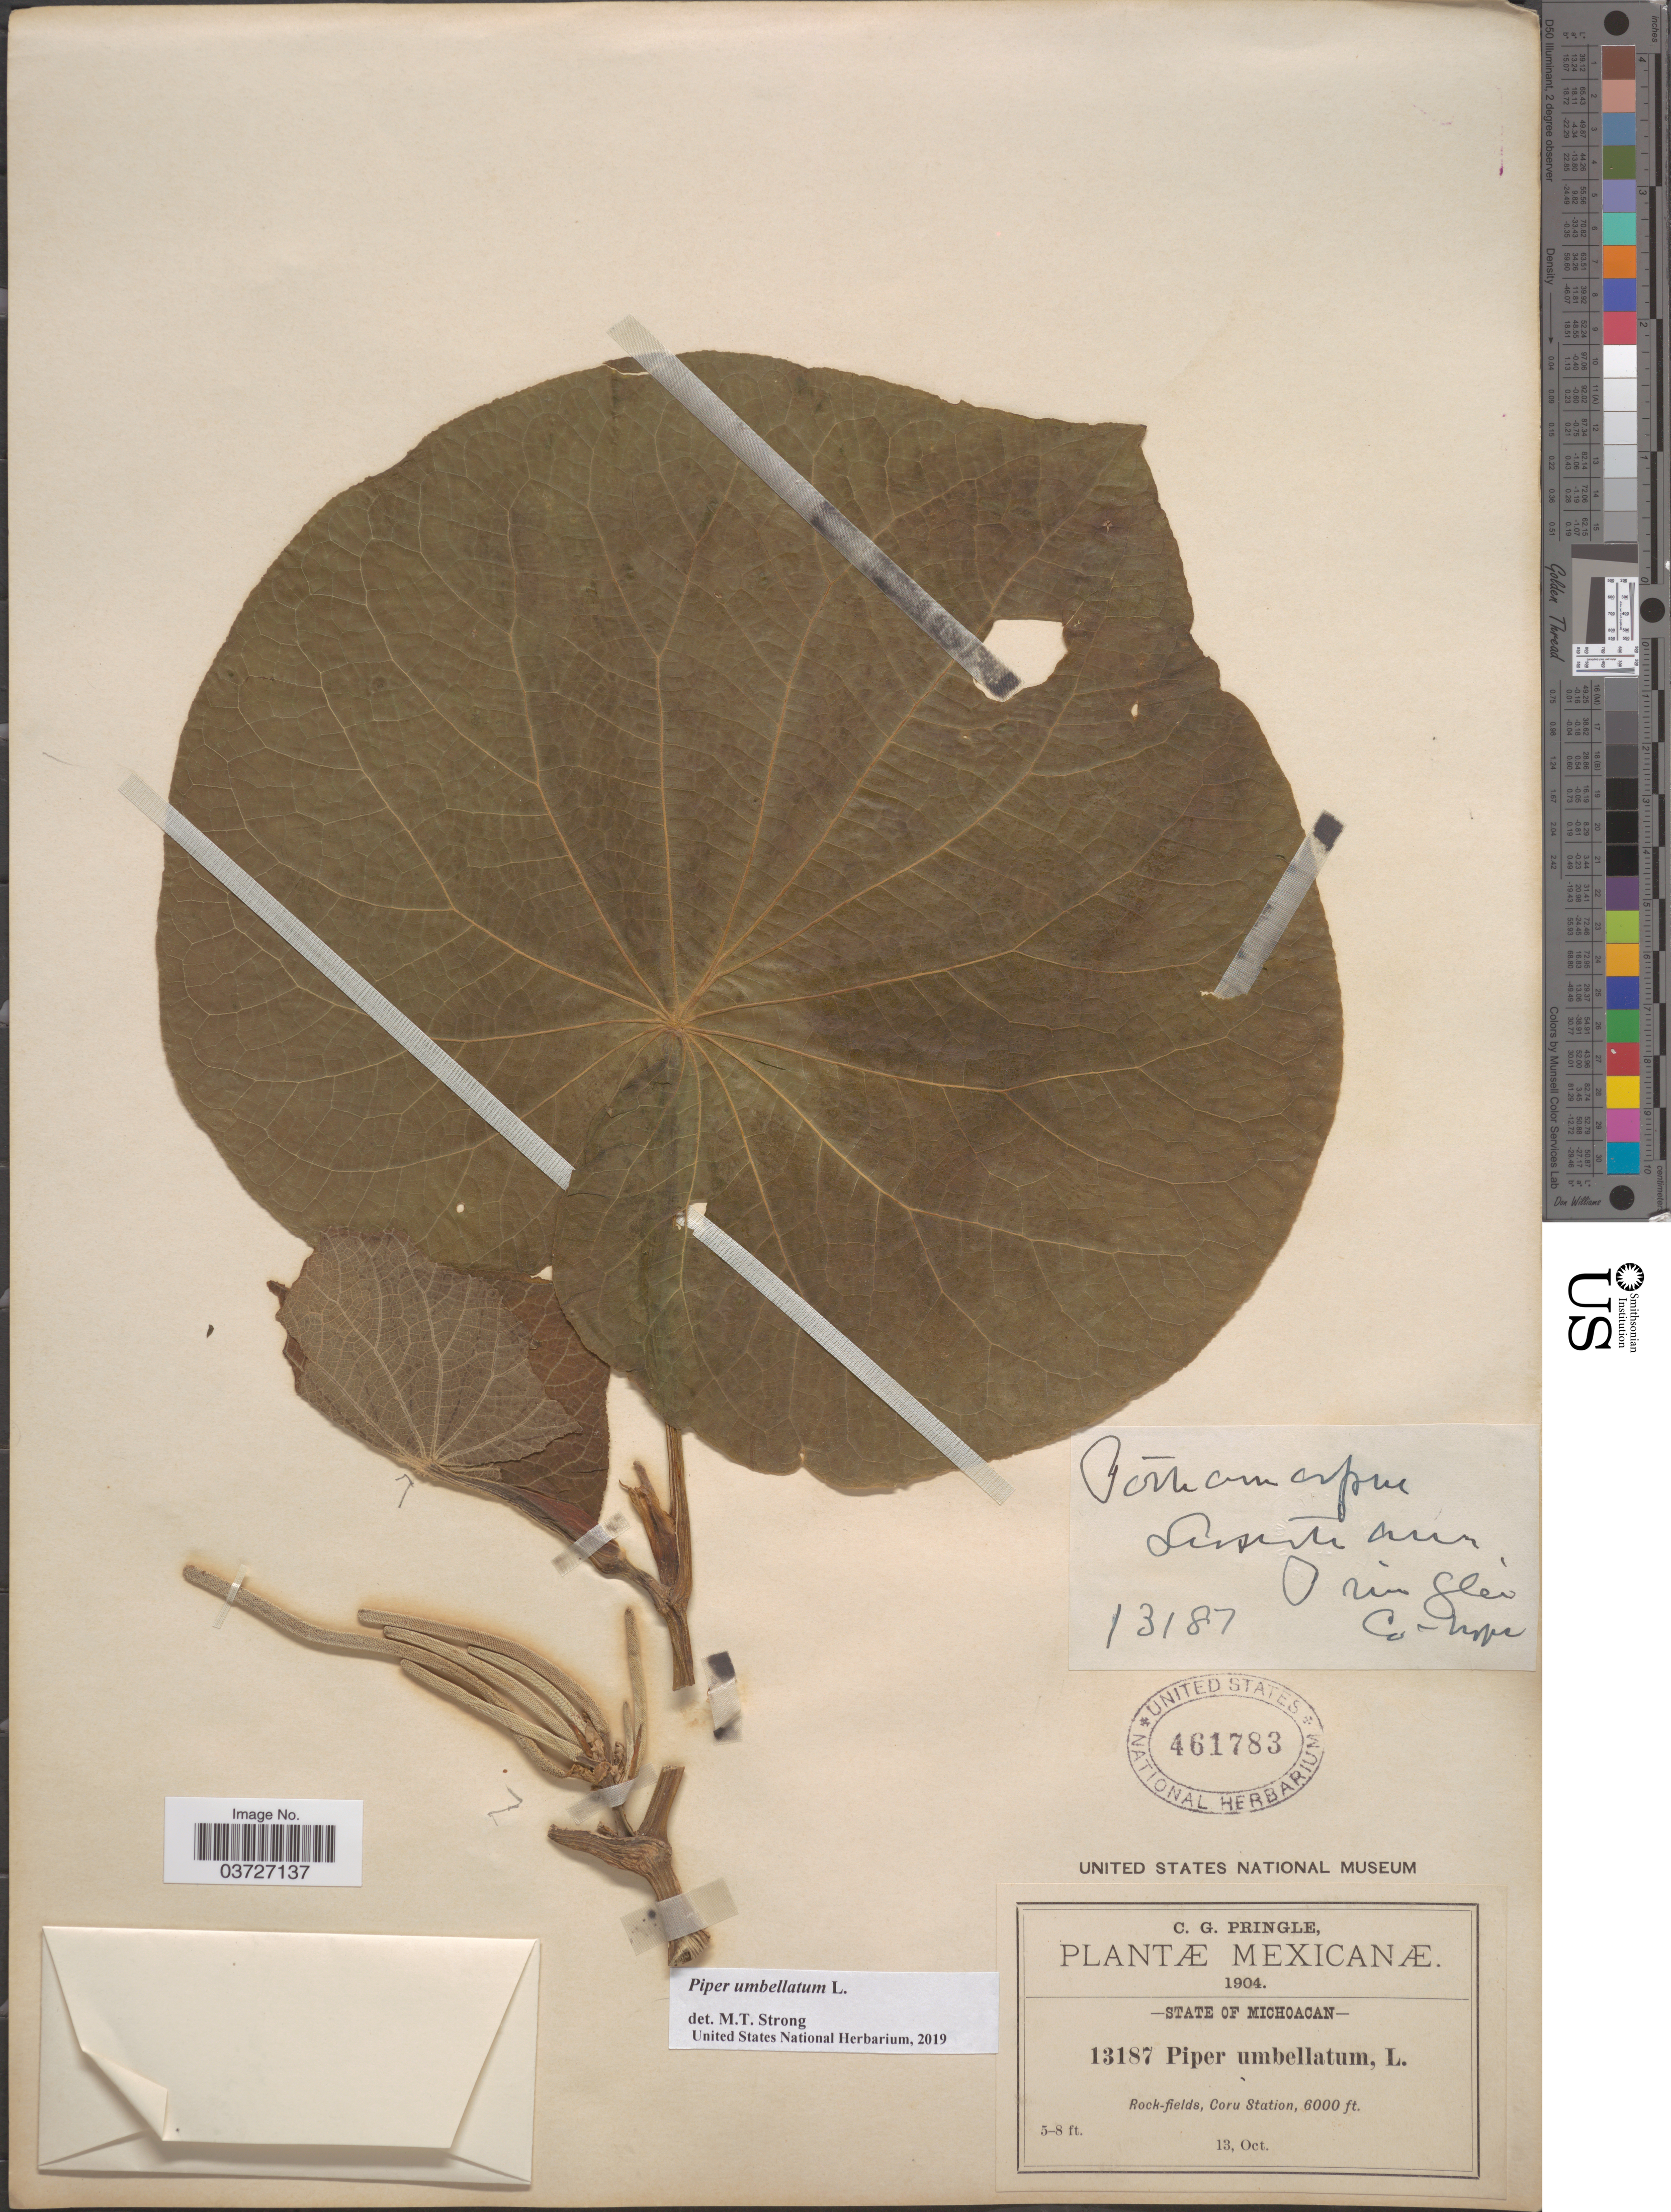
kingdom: Plantae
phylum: Tracheophyta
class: Magnoliopsida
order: Piperales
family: Piperaceae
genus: Piper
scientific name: Piper umbellatum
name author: L.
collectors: C. G. Pringle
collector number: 13187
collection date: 1904-10-13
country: Mexico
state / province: Michoacán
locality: Rock-fields, Coru Station.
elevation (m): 1829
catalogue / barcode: US 461783